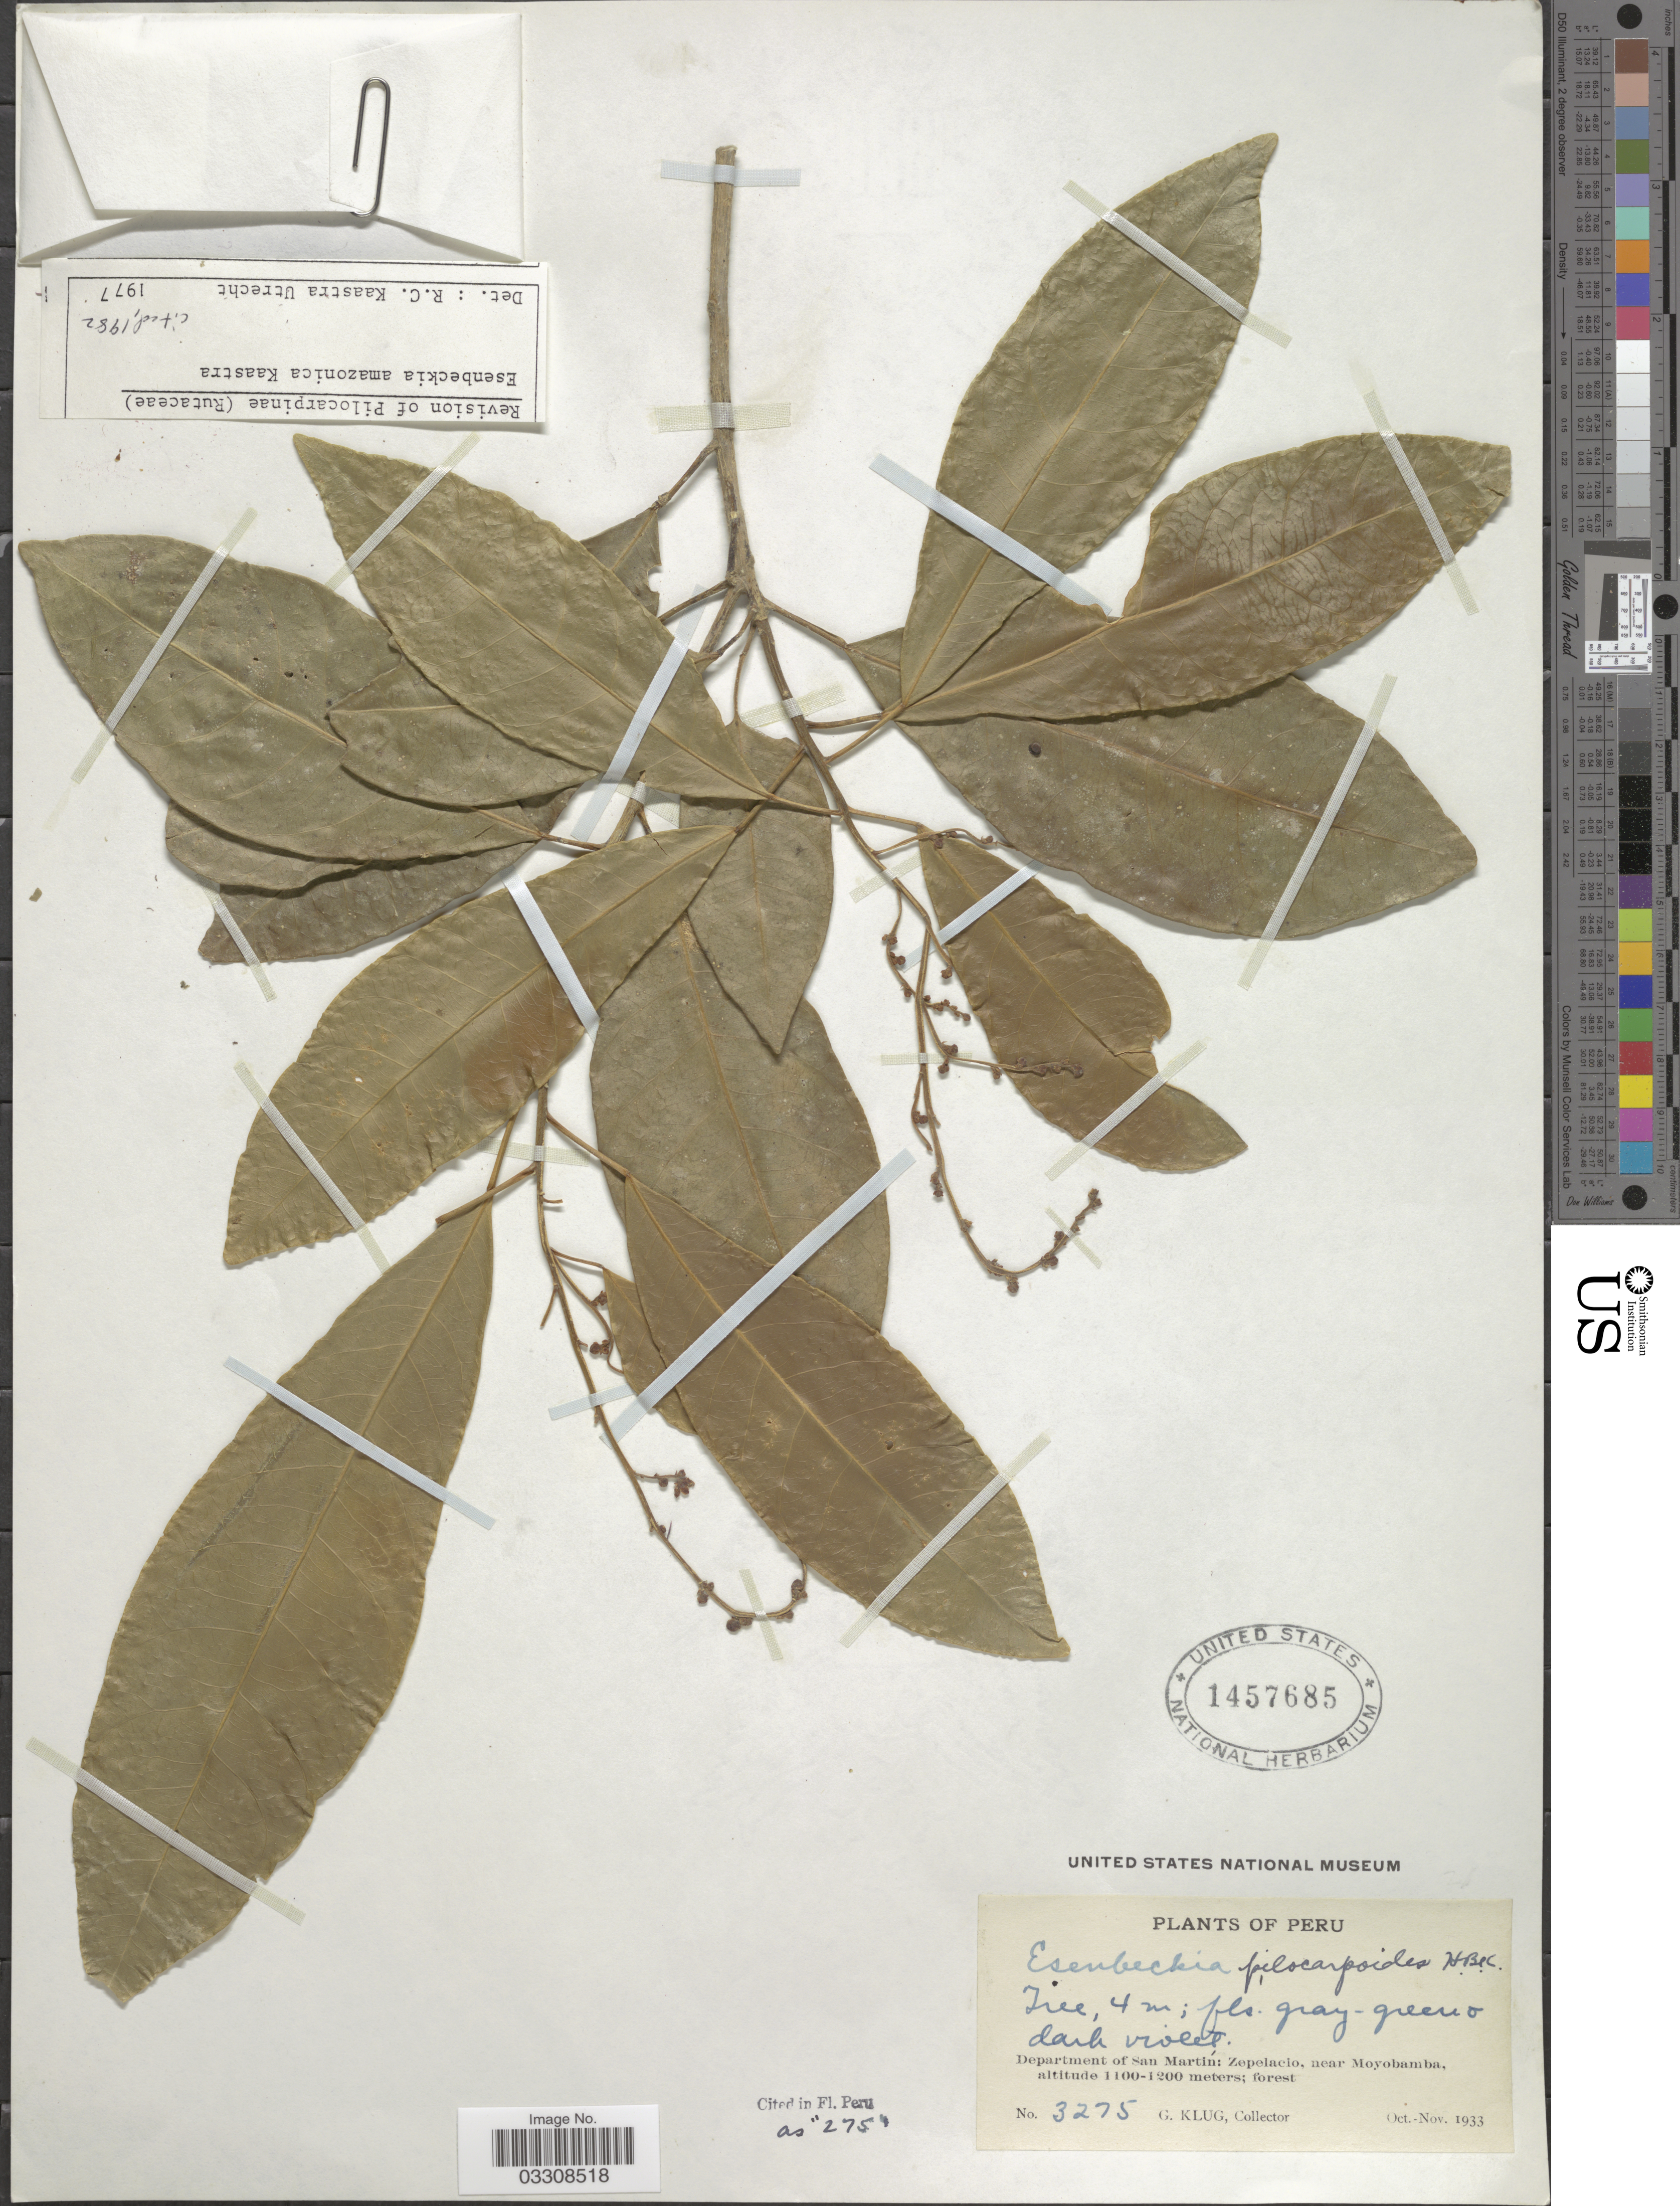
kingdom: Plantae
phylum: Tracheophyta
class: Magnoliopsida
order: Sapindales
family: Rutaceae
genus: Esenbeckia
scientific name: Esenbeckia amazonica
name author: Kaastra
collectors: G. Klug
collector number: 3275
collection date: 1933-10/1933-11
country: Peru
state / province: San Martín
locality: Department of San Martin: Zepelacio, near Moyobamba.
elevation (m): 1100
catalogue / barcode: US 1457685